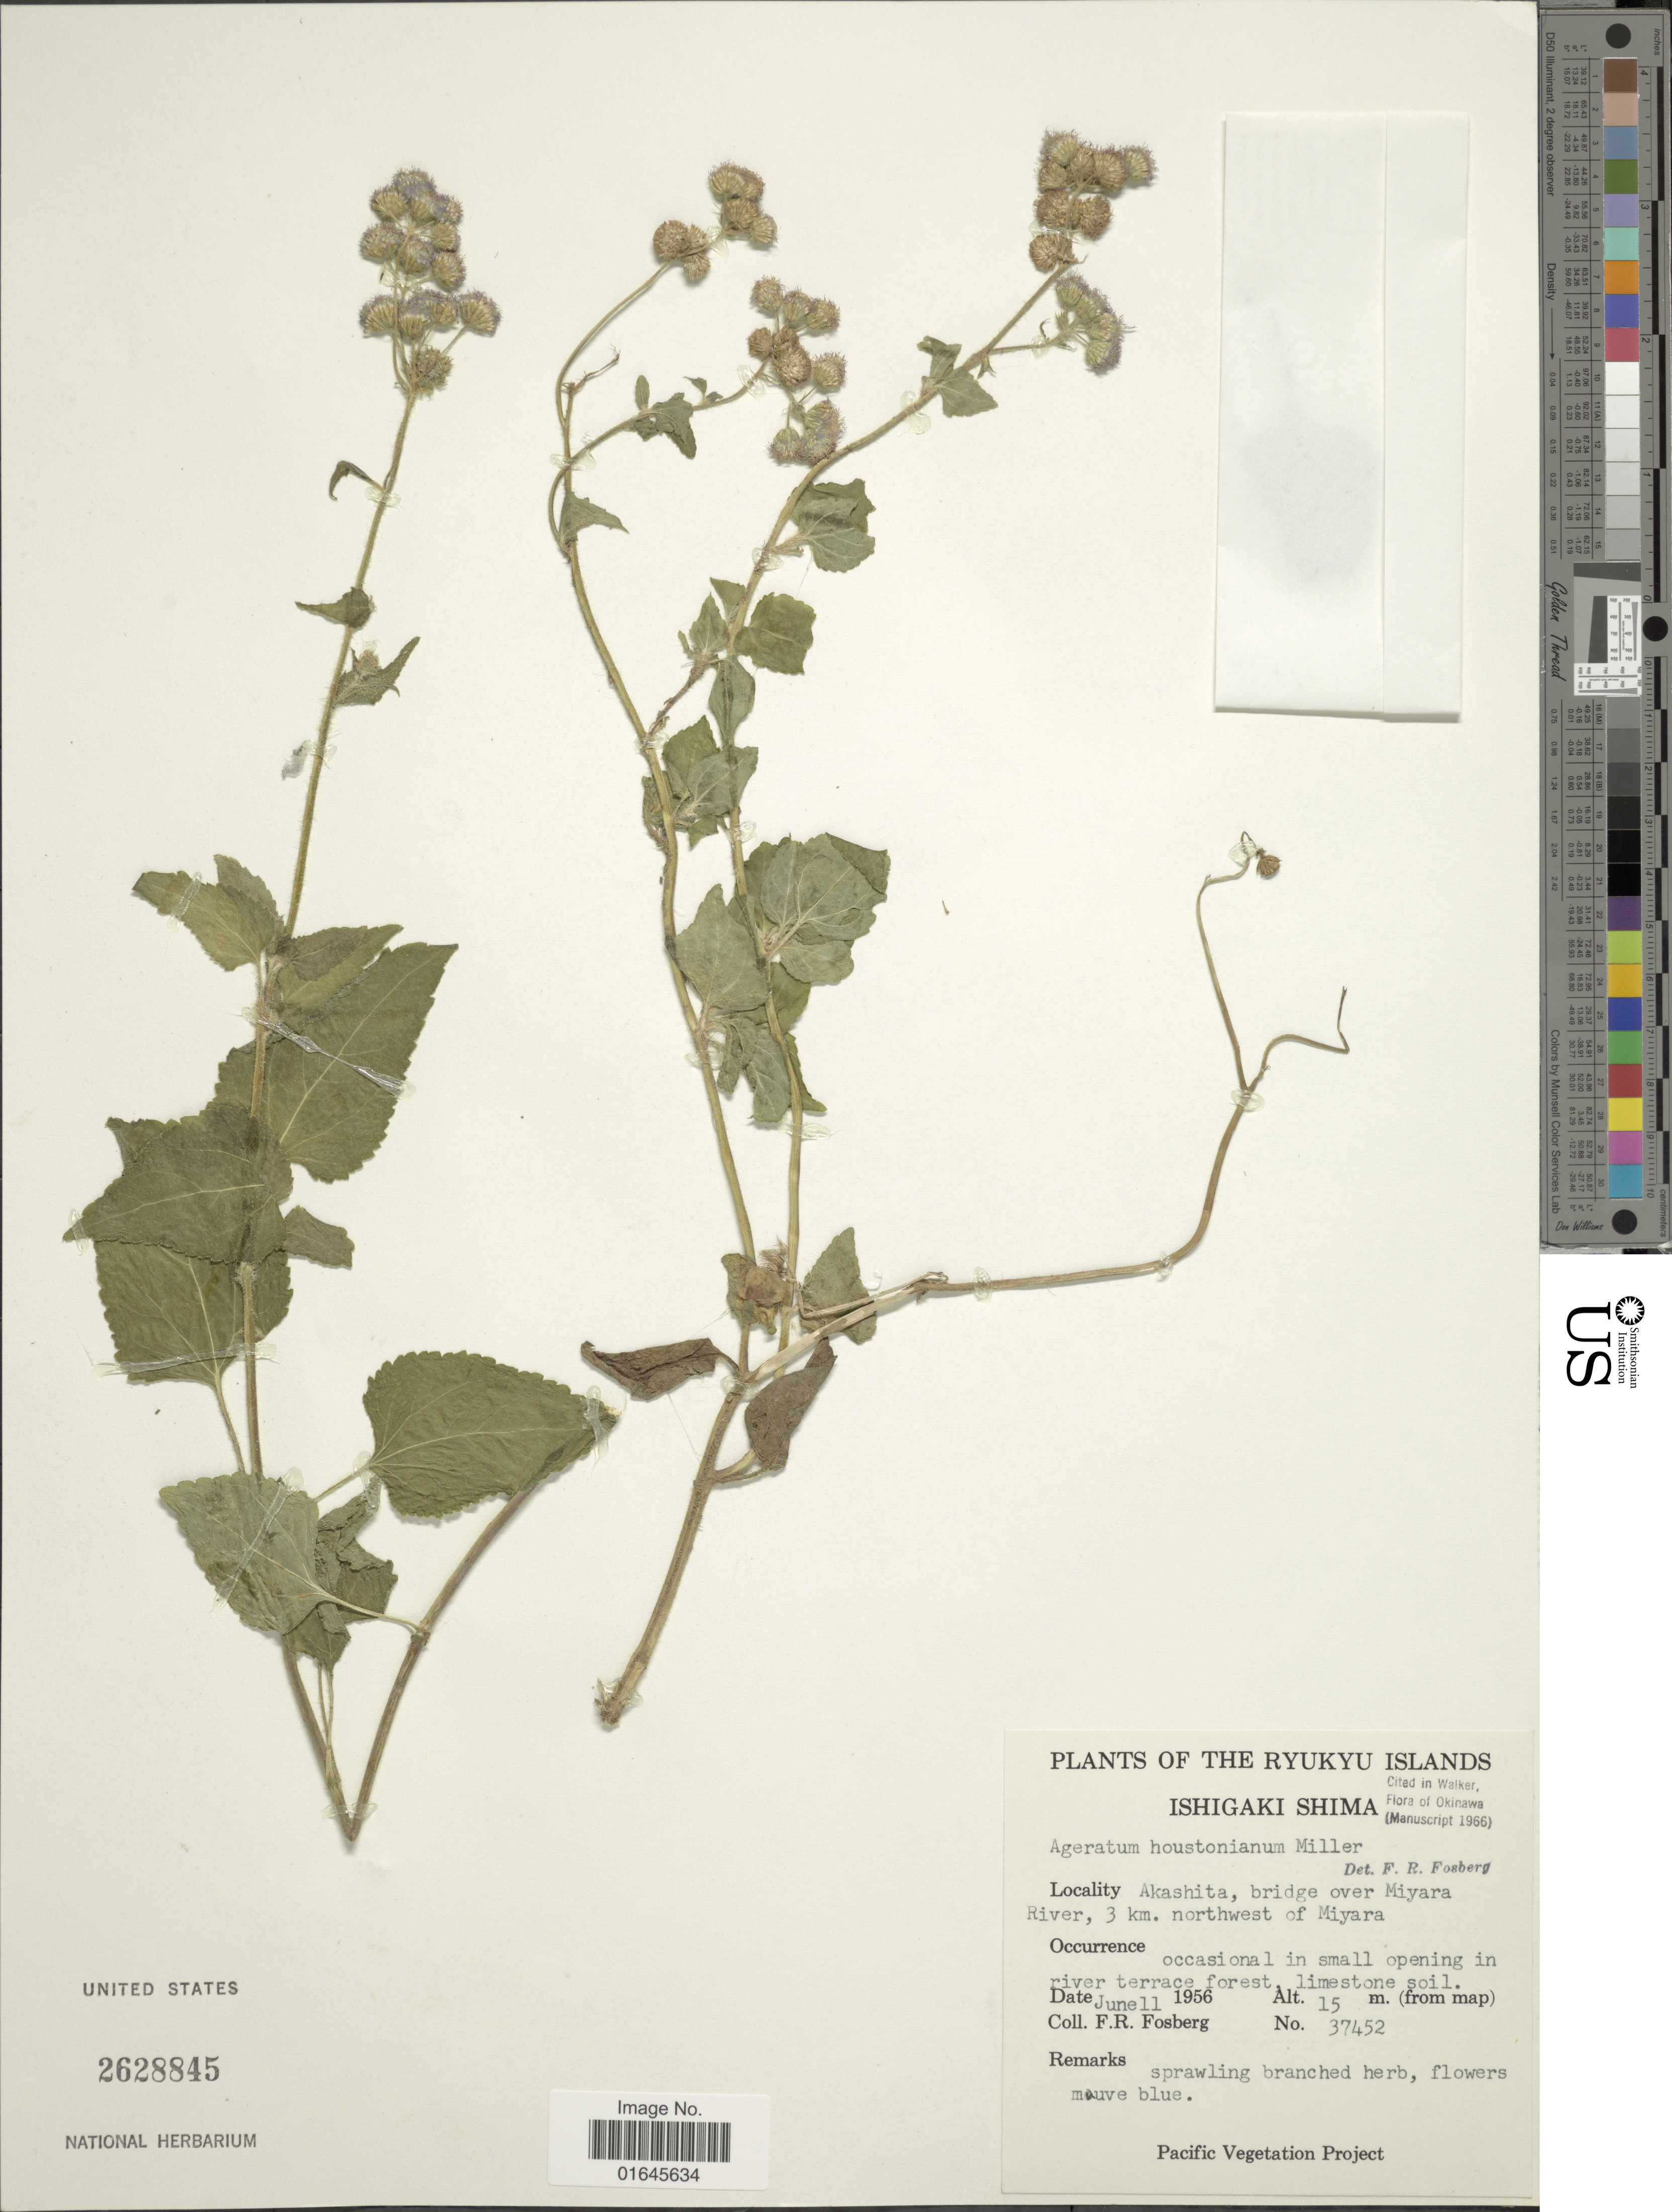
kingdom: Plantae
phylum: Tracheophyta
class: Magnoliopsida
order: Asterales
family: Asteraceae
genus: Ageratum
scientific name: Ageratum houstonianum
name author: Mill.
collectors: F. R. Fosberg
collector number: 37452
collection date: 1956-06-11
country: Japan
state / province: Okinawa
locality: Ryukyu Islands, Ishigaki Shima, Akashita, bridge over Miyara River, 3 km. northwest of Miyara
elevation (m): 15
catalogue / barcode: US 2628845